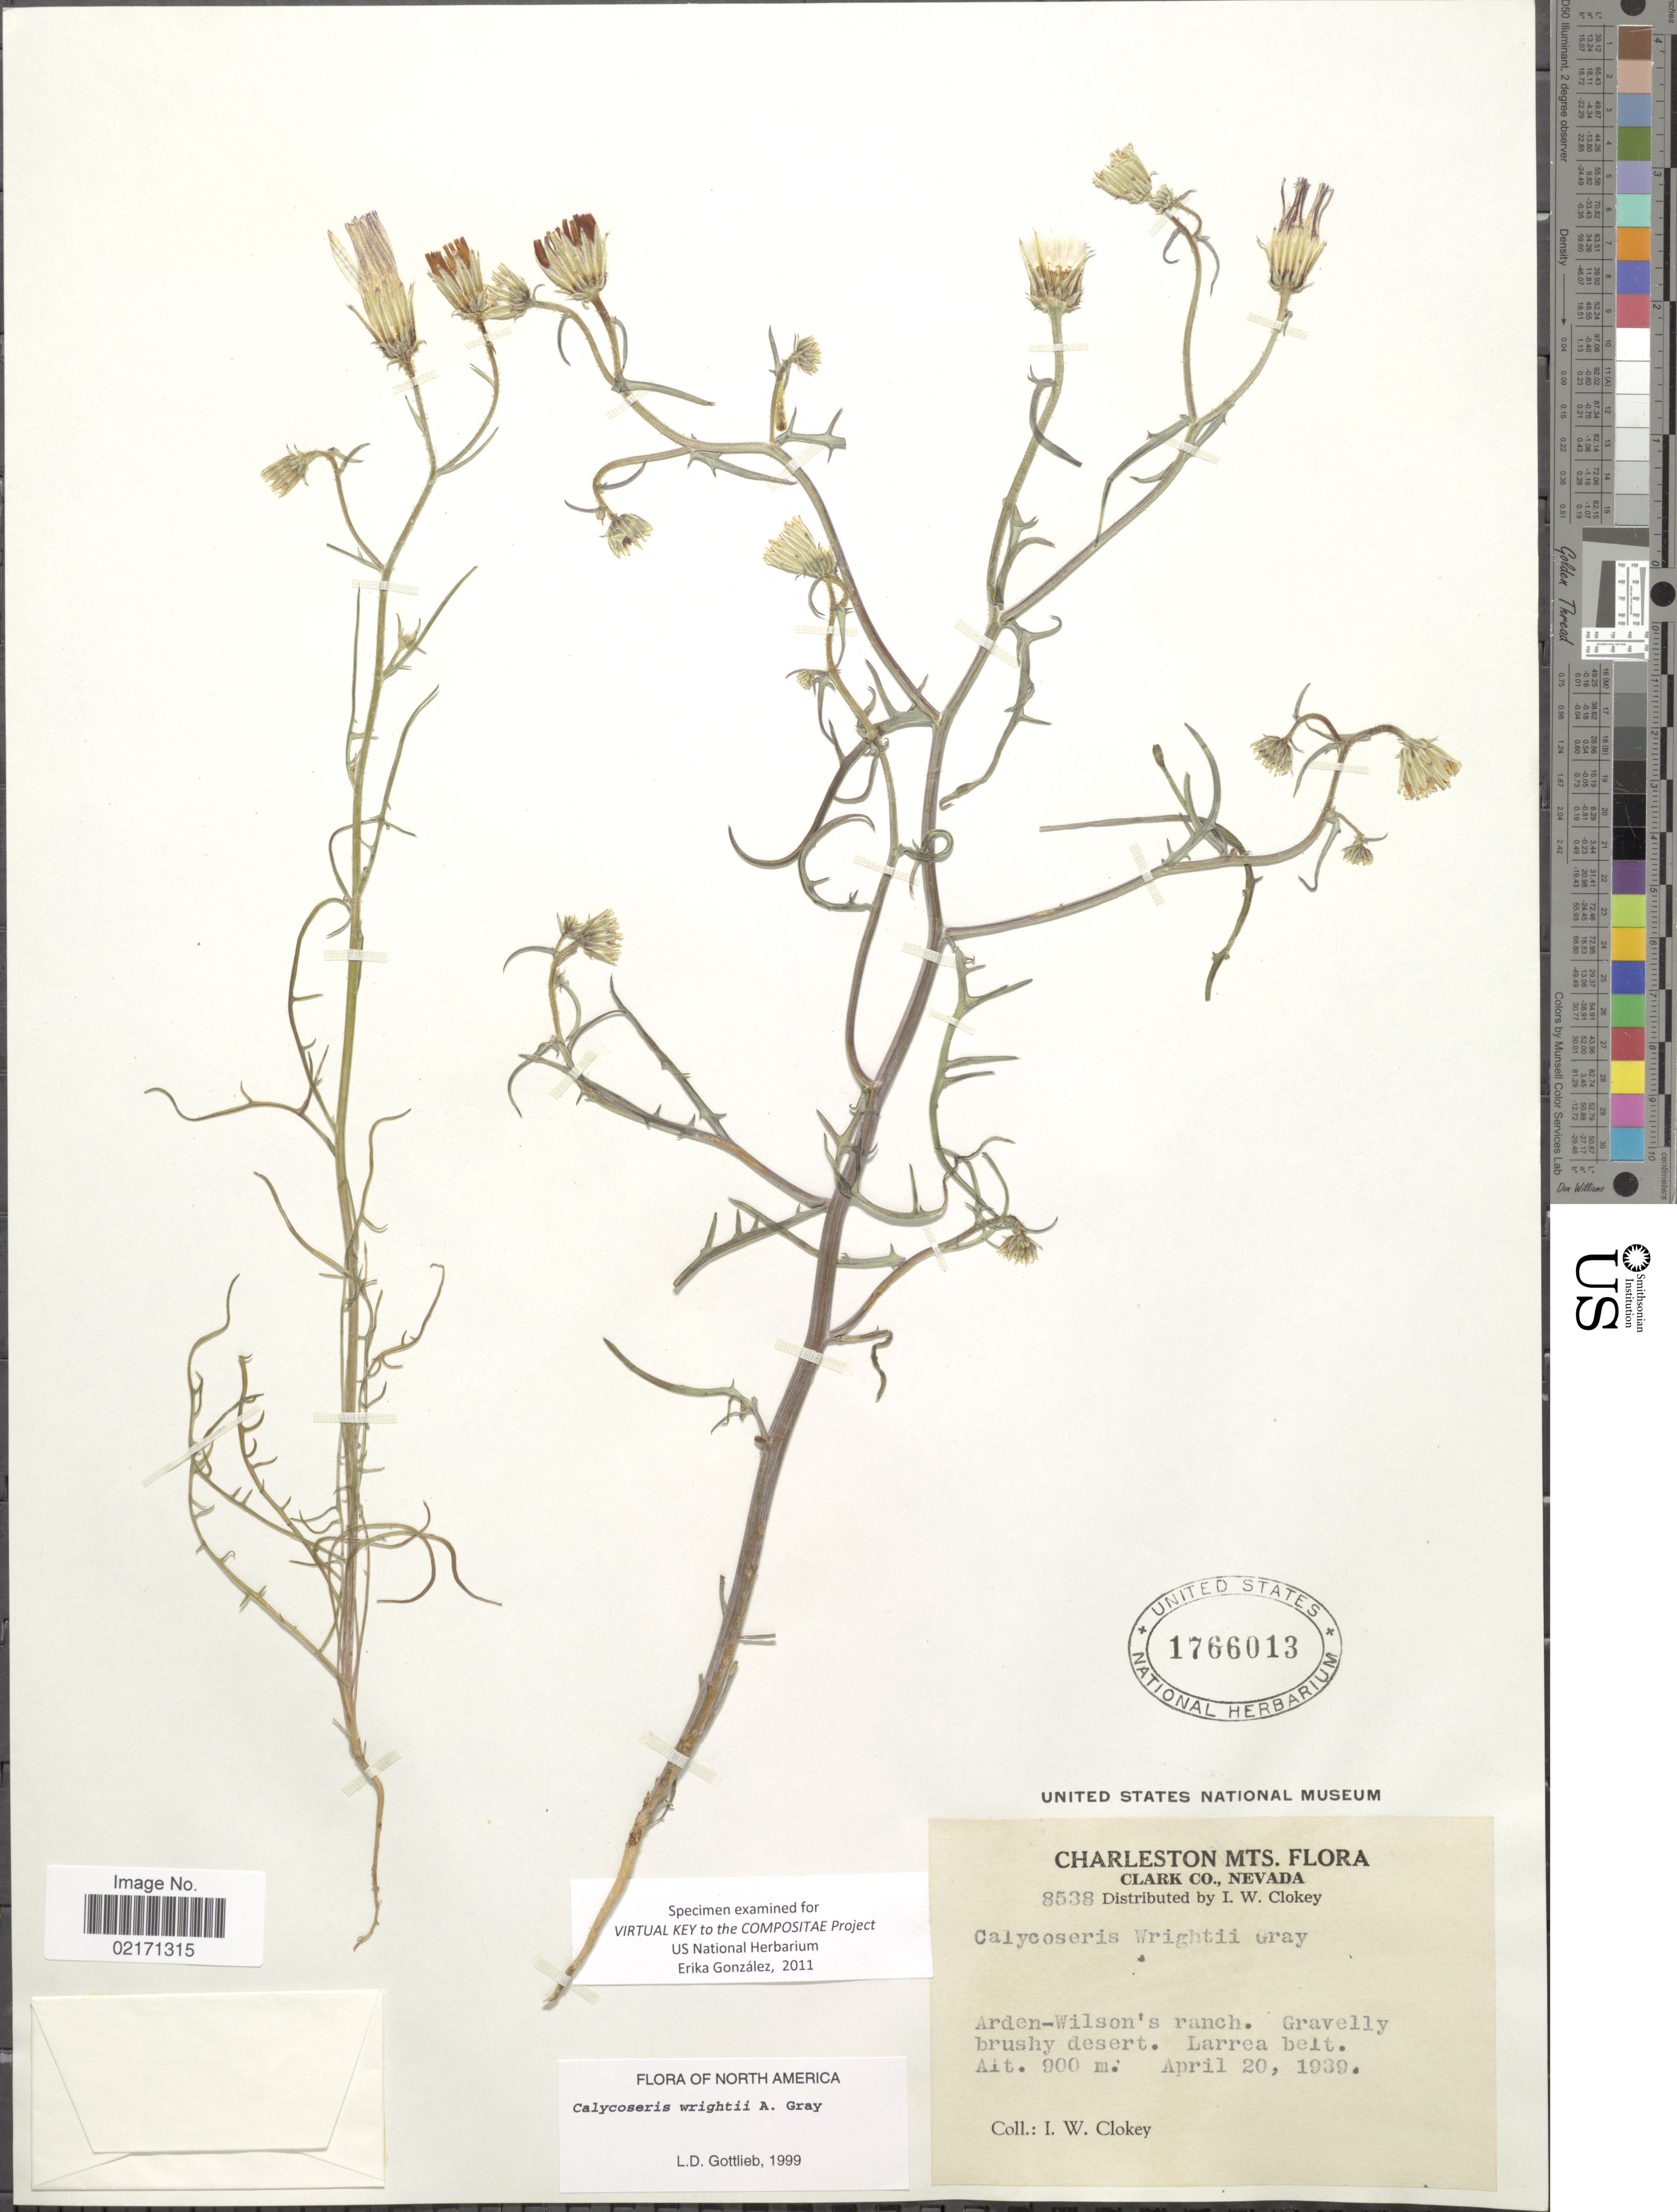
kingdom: Plantae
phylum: Tracheophyta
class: Magnoliopsida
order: Asterales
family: Asteraceae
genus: Calycoseris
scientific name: Calycoseris wrightii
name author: A. Gray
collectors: I. W. Clokey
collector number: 8538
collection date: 1939-04-20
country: United States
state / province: Nevada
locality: Arden-Wilson's Ranch, Charleston Mts. Clark Co. Larrea belt.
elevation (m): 900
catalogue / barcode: US 1766013